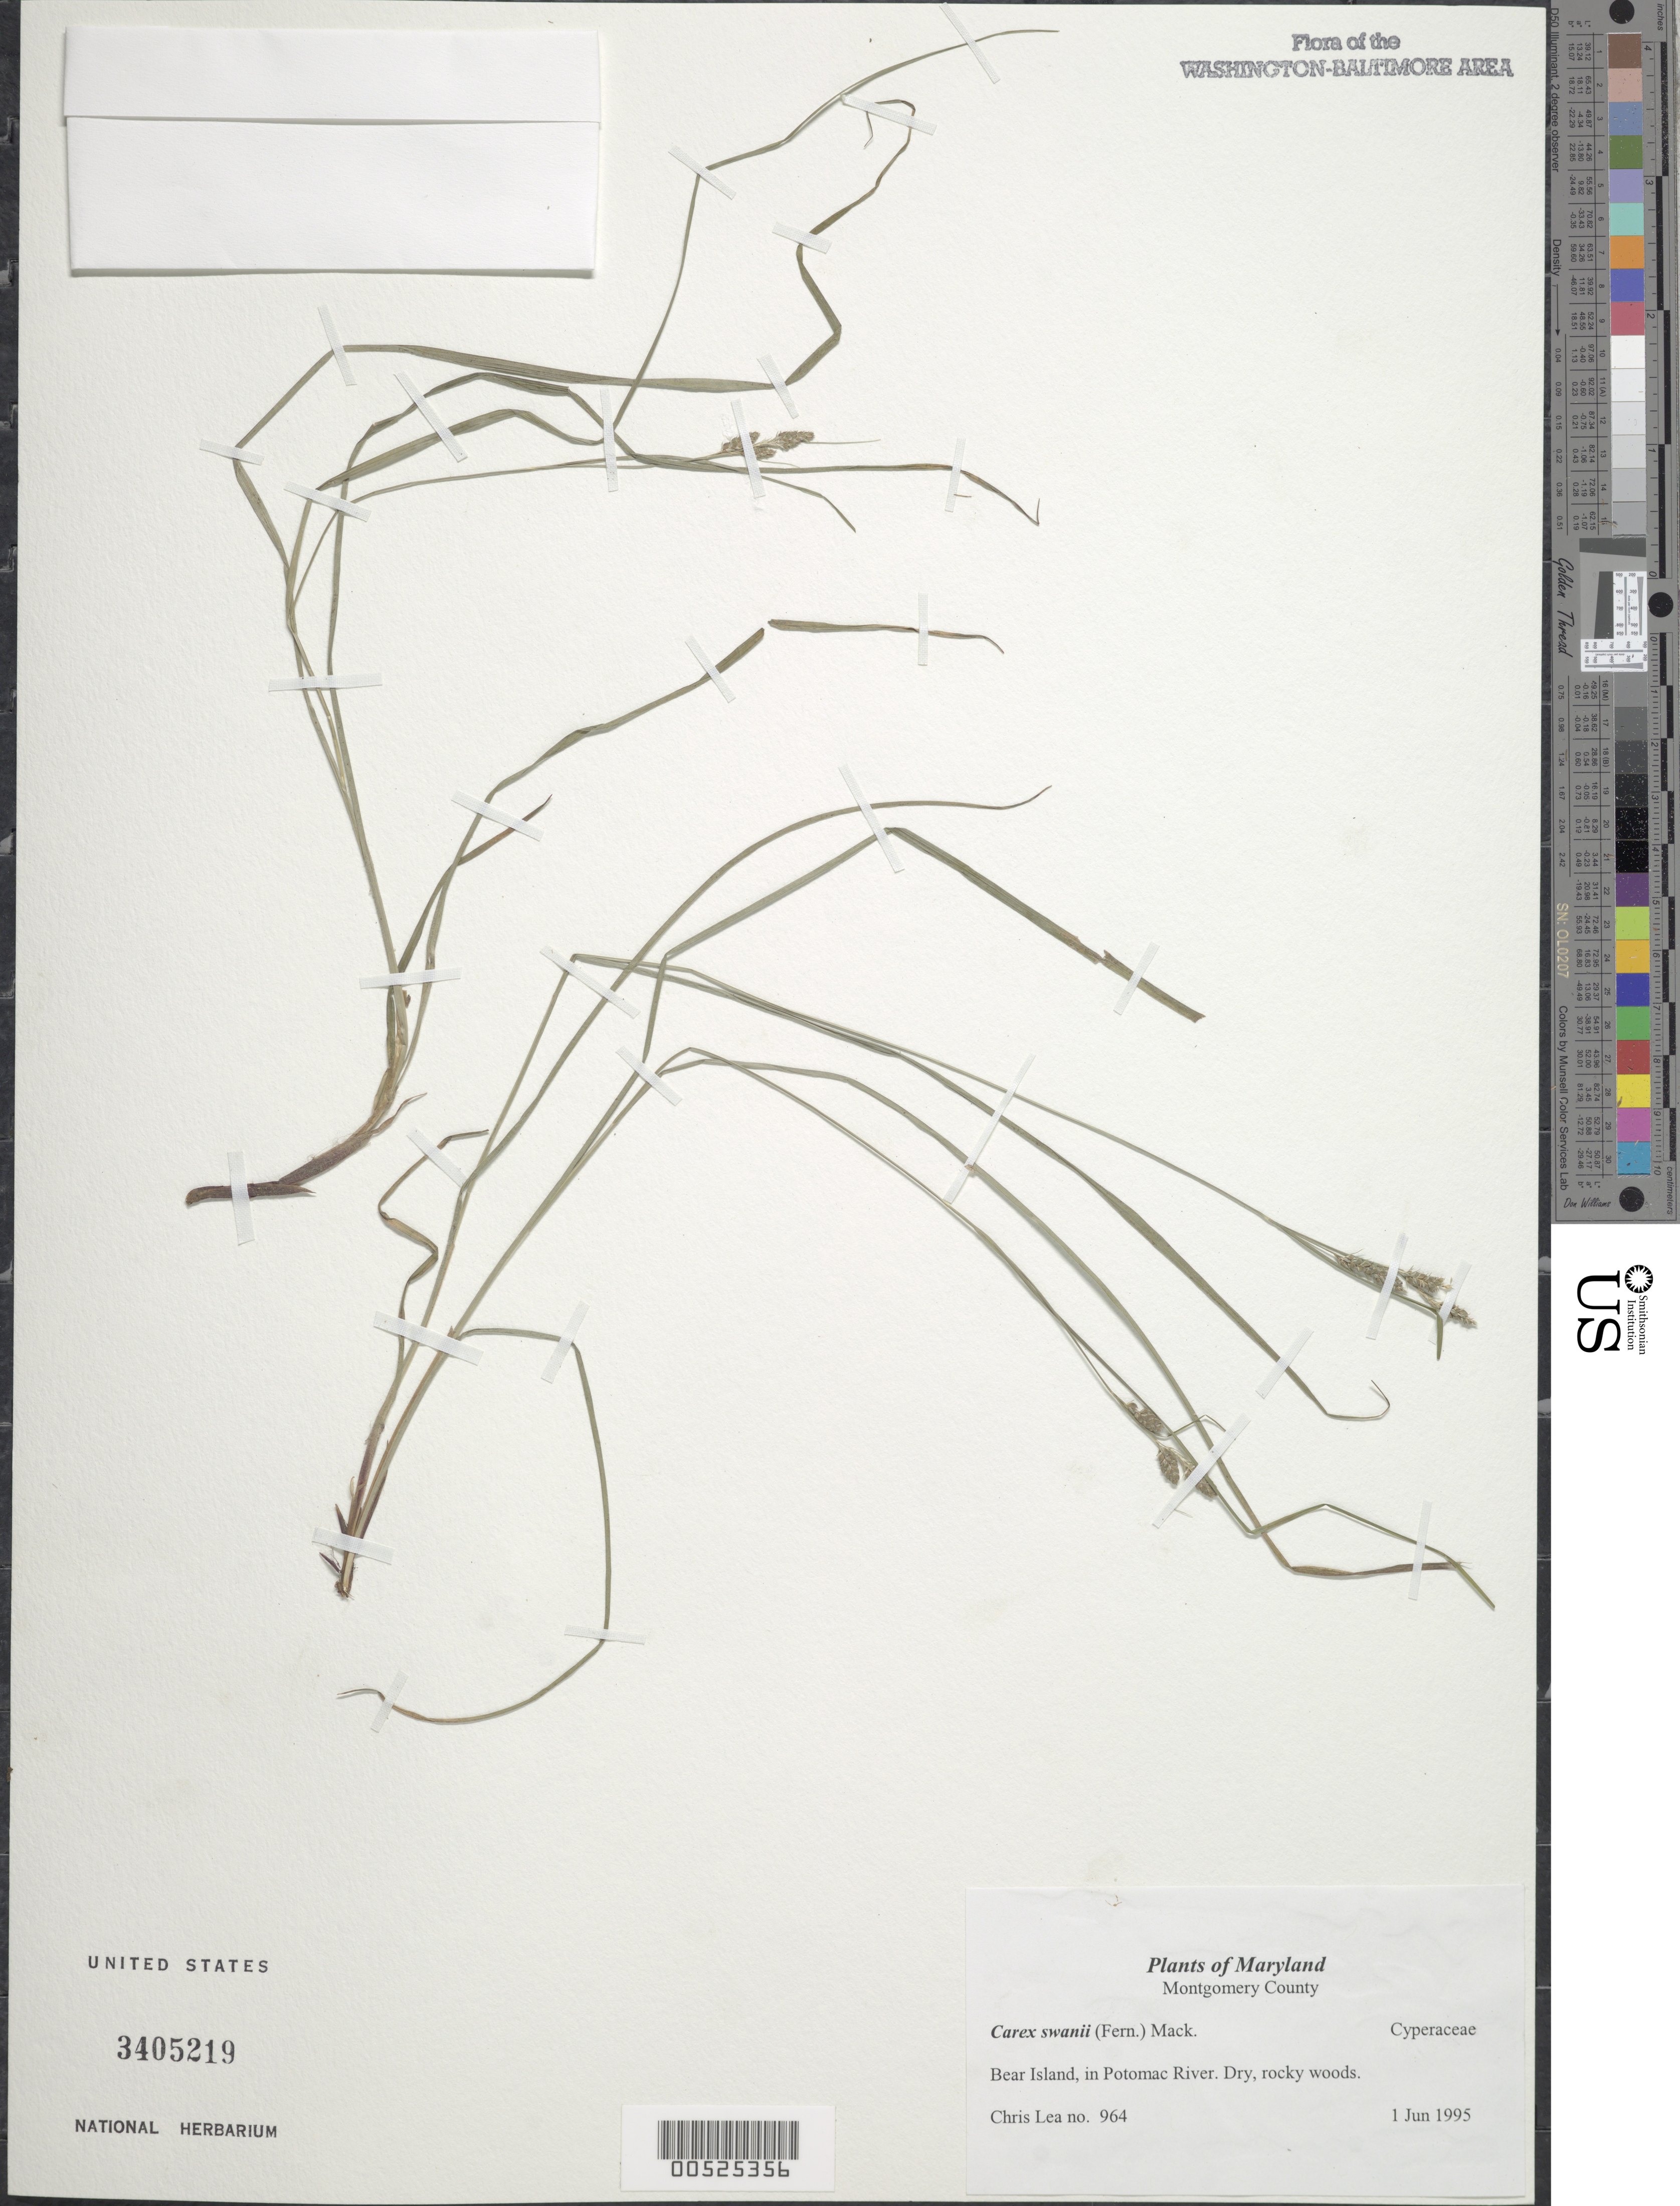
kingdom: Plantae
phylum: Tracheophyta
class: Liliopsida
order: Poales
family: Cyperaceae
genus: Carex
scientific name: Carex swanii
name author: (Fernald) Mack.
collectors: C. Lea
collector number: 964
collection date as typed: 01 Jun 1995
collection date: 1995-06-01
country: United States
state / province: Maryland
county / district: Montgomery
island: Bear Island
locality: Bear Island, in Potomac River.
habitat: Dry, rocky woods.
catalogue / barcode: US 3405219